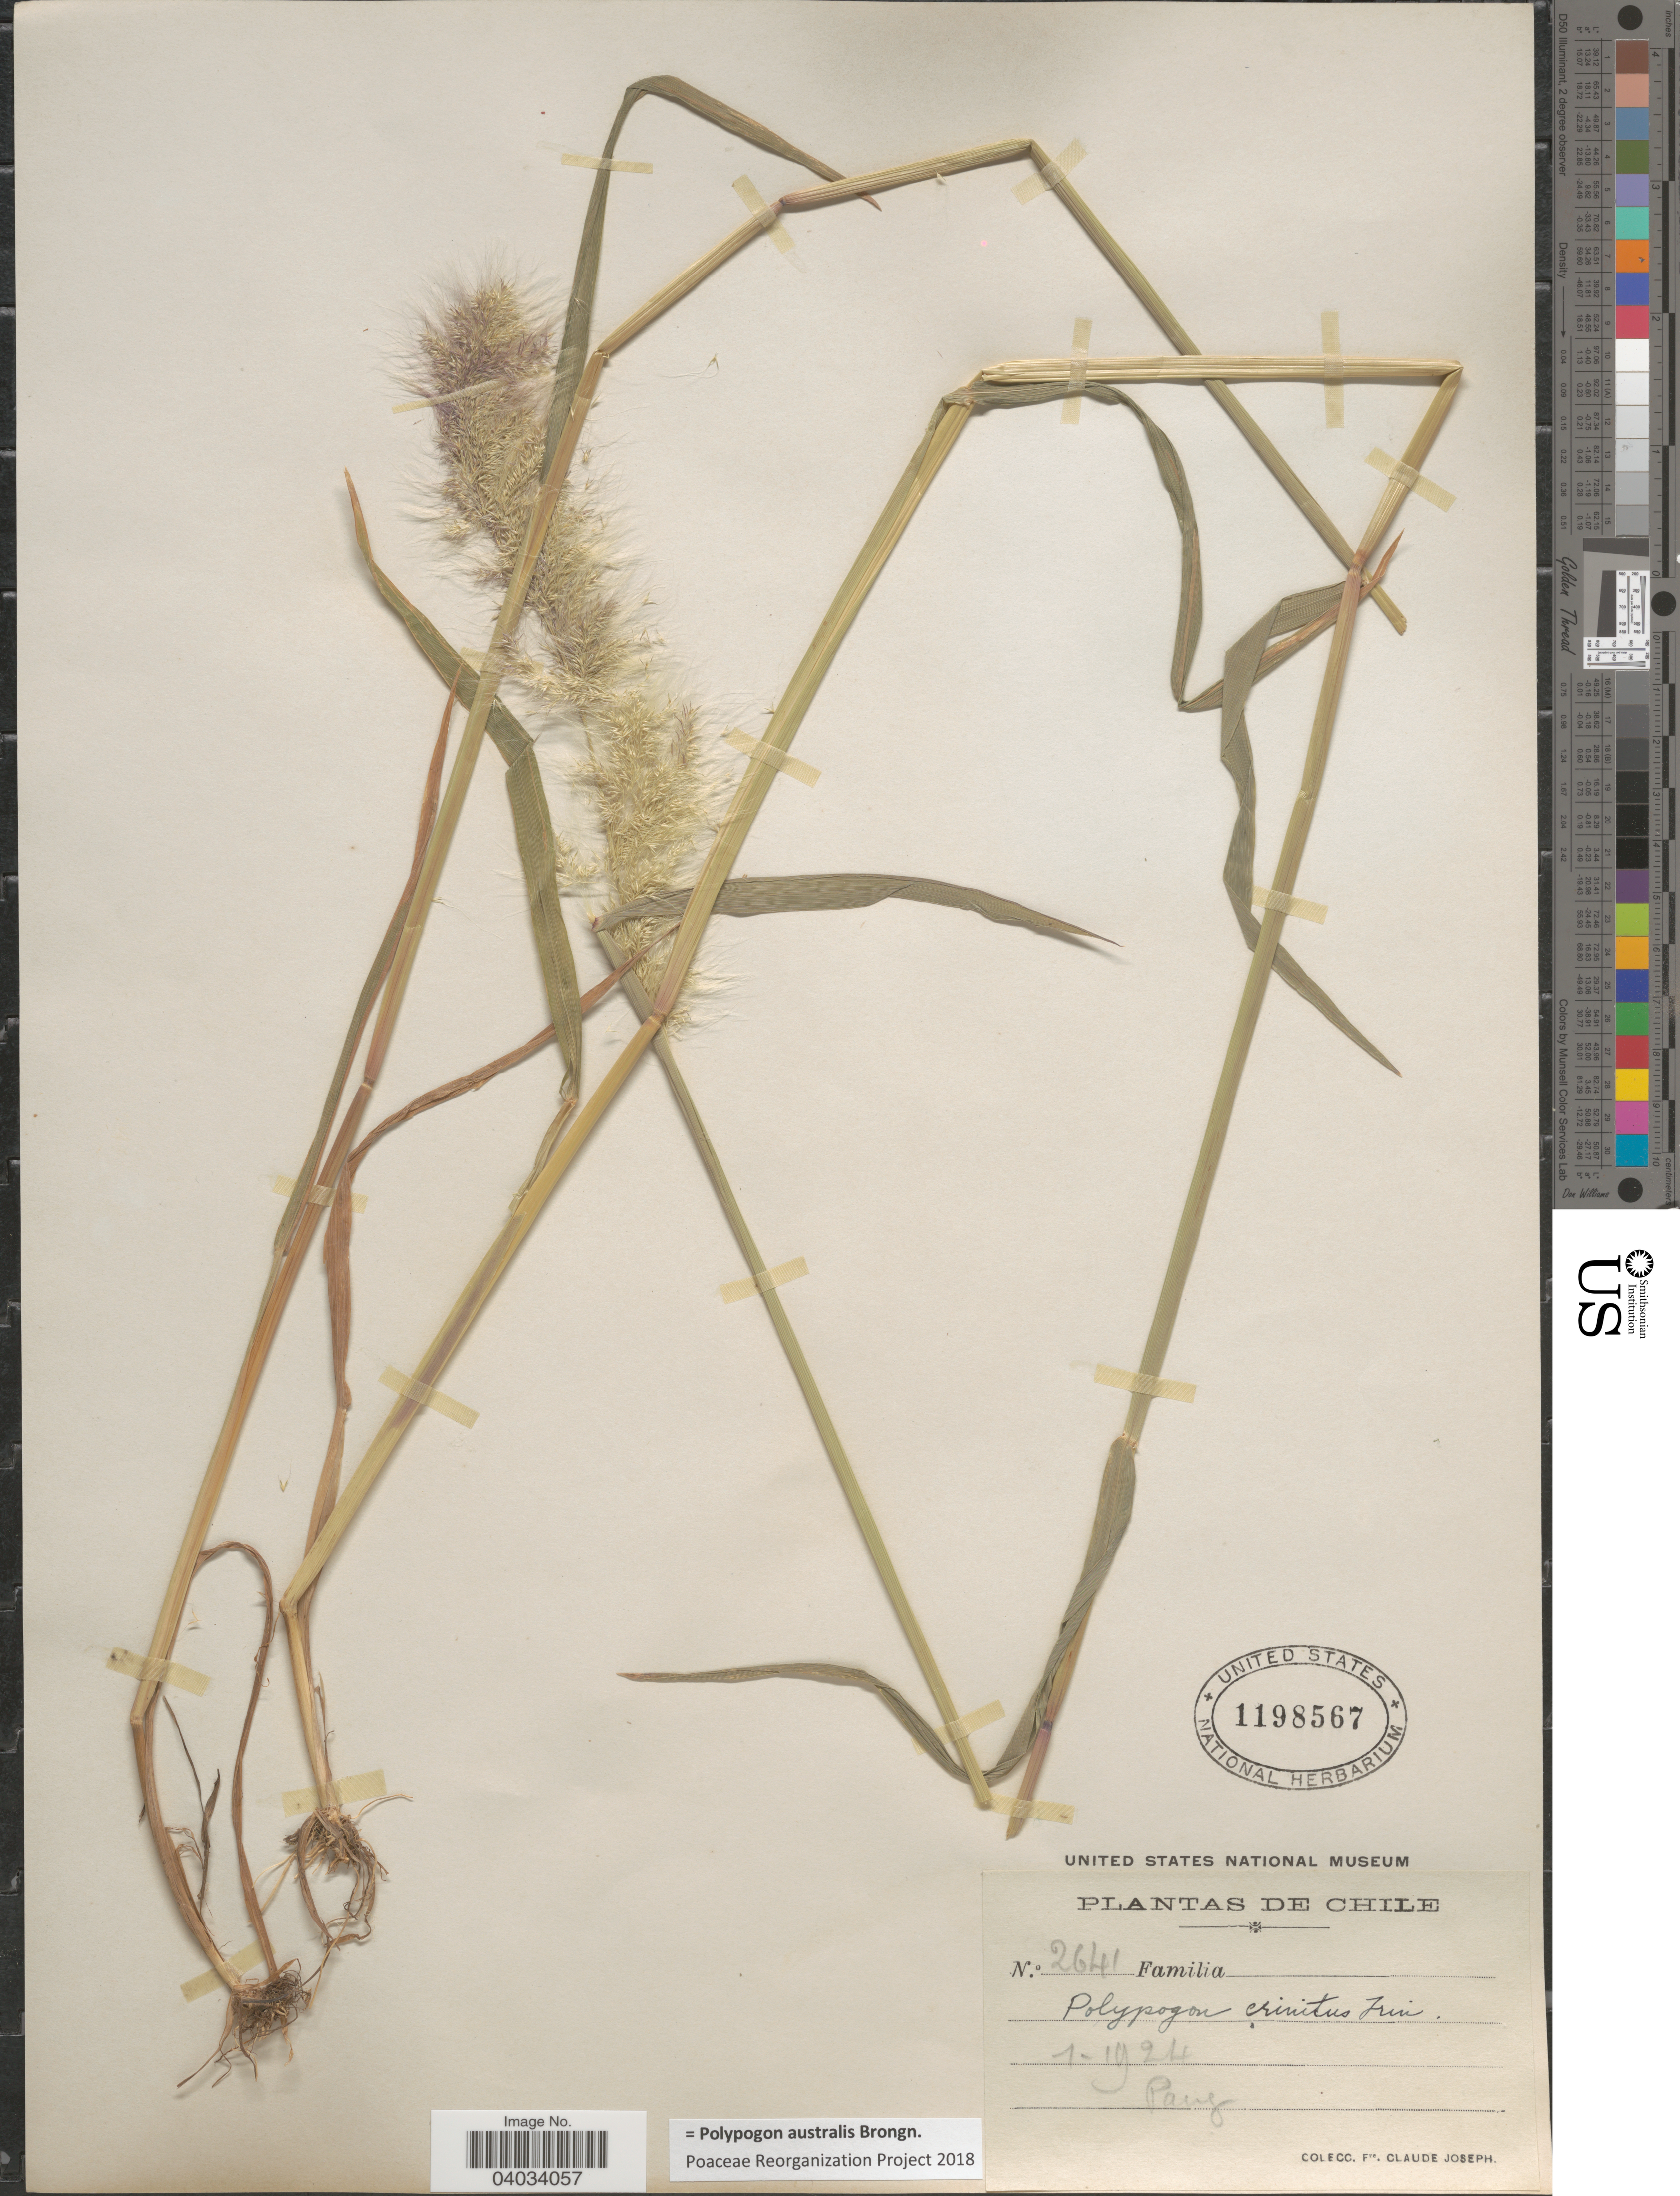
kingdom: Plantae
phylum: Tracheophyta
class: Liliopsida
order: Poales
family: Poaceae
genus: Polypogon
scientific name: Polypogon australis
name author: Brongn.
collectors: Bro. Claude-Joseph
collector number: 2641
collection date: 1924-01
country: Chile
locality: Pang.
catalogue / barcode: US 1198567